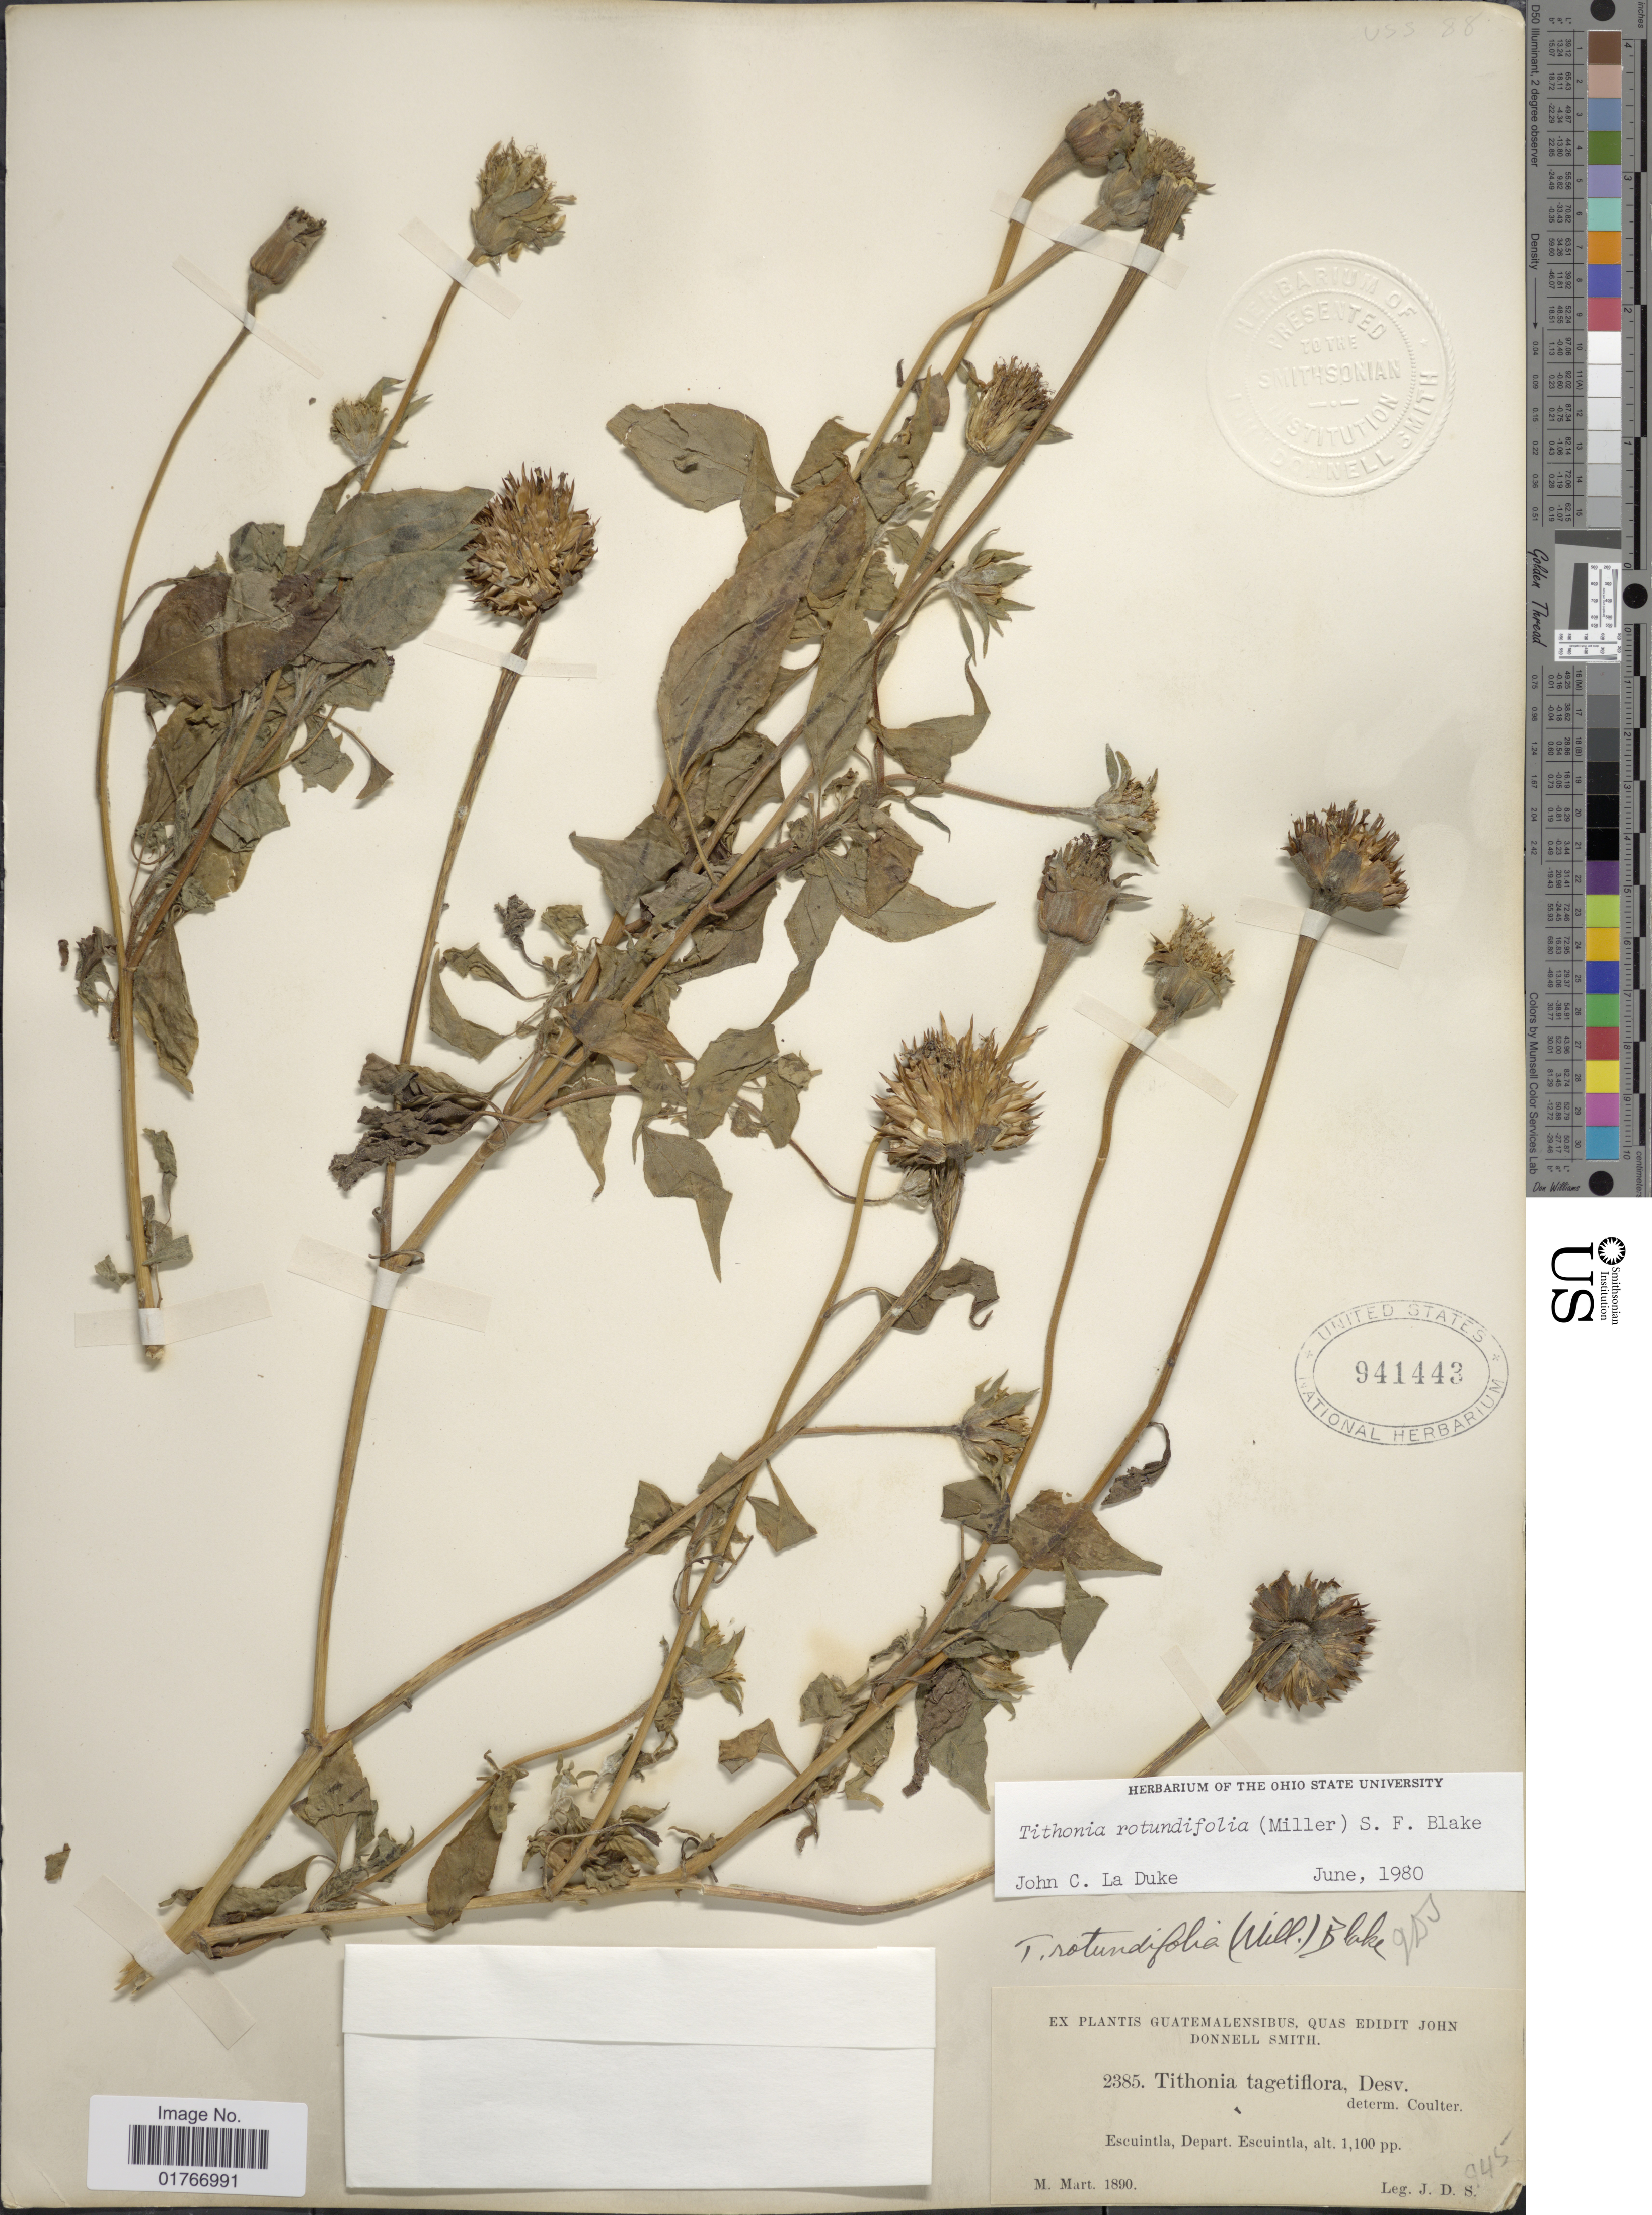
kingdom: Plantae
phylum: Tracheophyta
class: Magnoliopsida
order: Asterales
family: Asteraceae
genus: Tithonia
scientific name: Tithonia rotundifolia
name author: (Mill.) S.F. Blake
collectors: J. Donnell Smith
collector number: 2385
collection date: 1890-03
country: Guatemala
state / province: Escuintla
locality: Guatemalensibus, Depart. Escuintla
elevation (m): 335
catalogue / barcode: US 941443